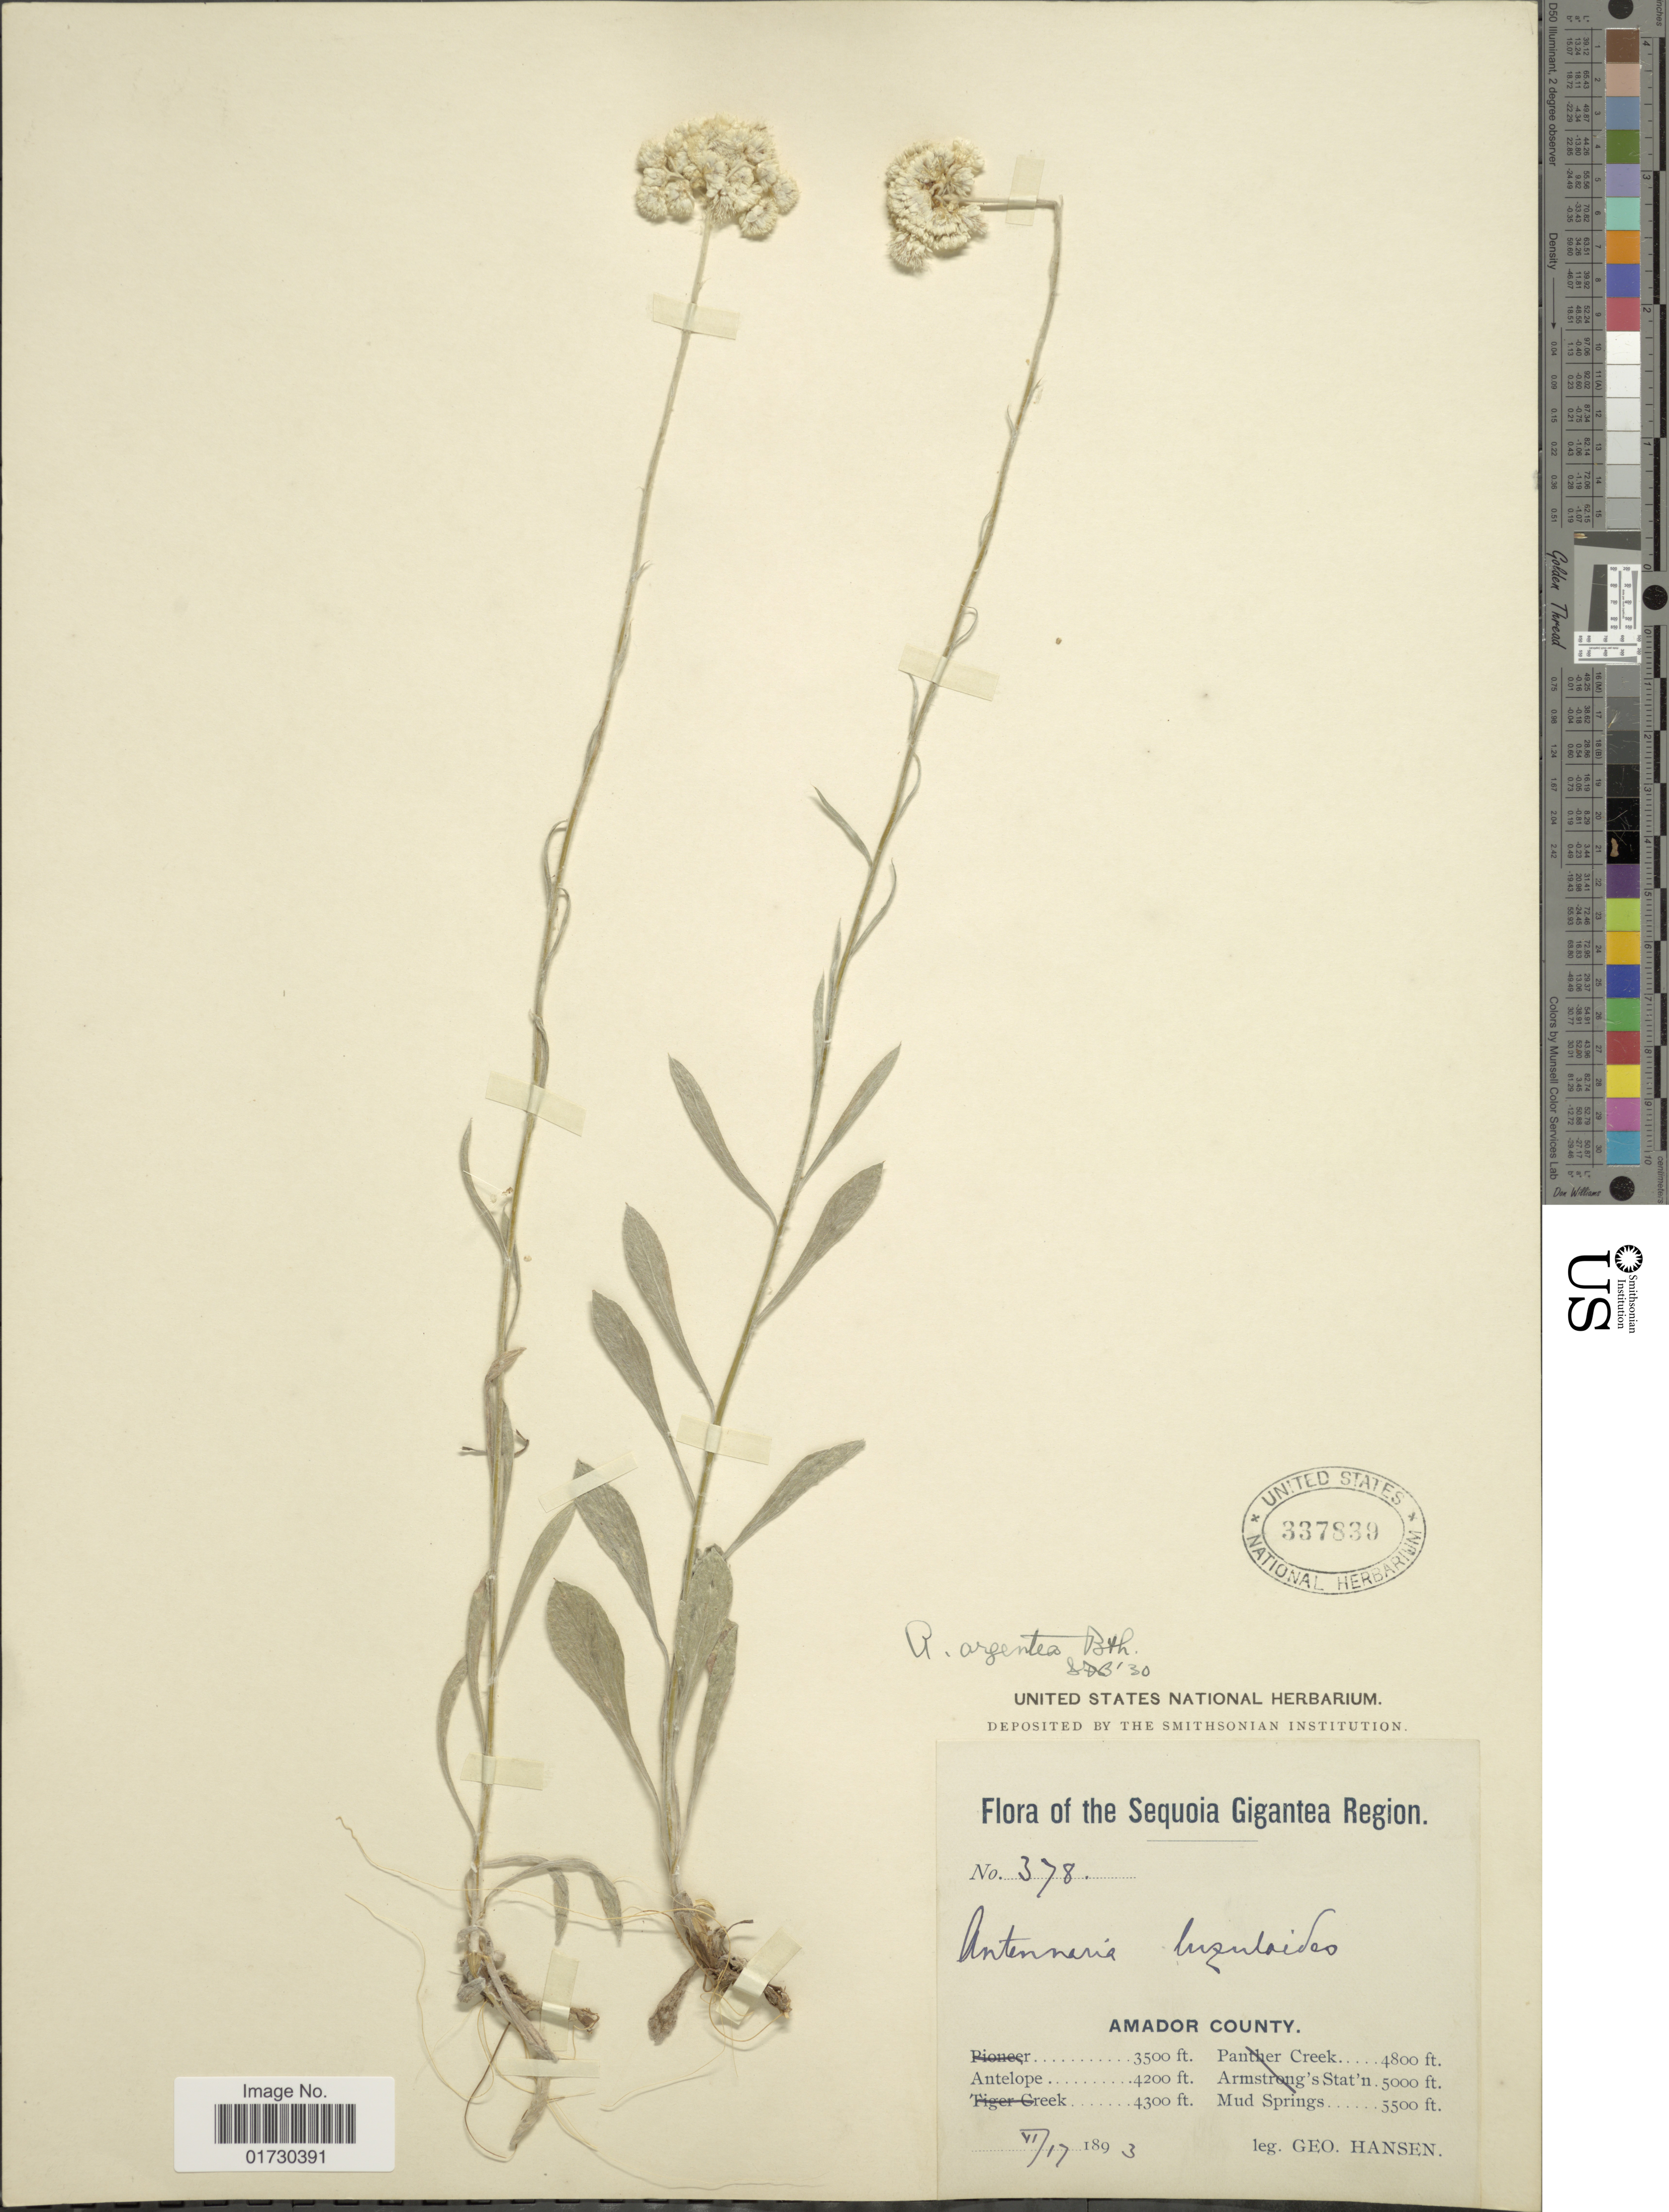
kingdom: Plantae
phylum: Tracheophyta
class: Magnoliopsida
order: Asterales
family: Asteraceae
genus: Antennaria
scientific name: Antennaria argentea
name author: Benth.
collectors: G. Hansen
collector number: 378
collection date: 1893-06-17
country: United States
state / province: California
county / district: Amador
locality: The Sequoia Gigantea Region, Amador County, Antelope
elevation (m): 1280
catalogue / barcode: US 337839